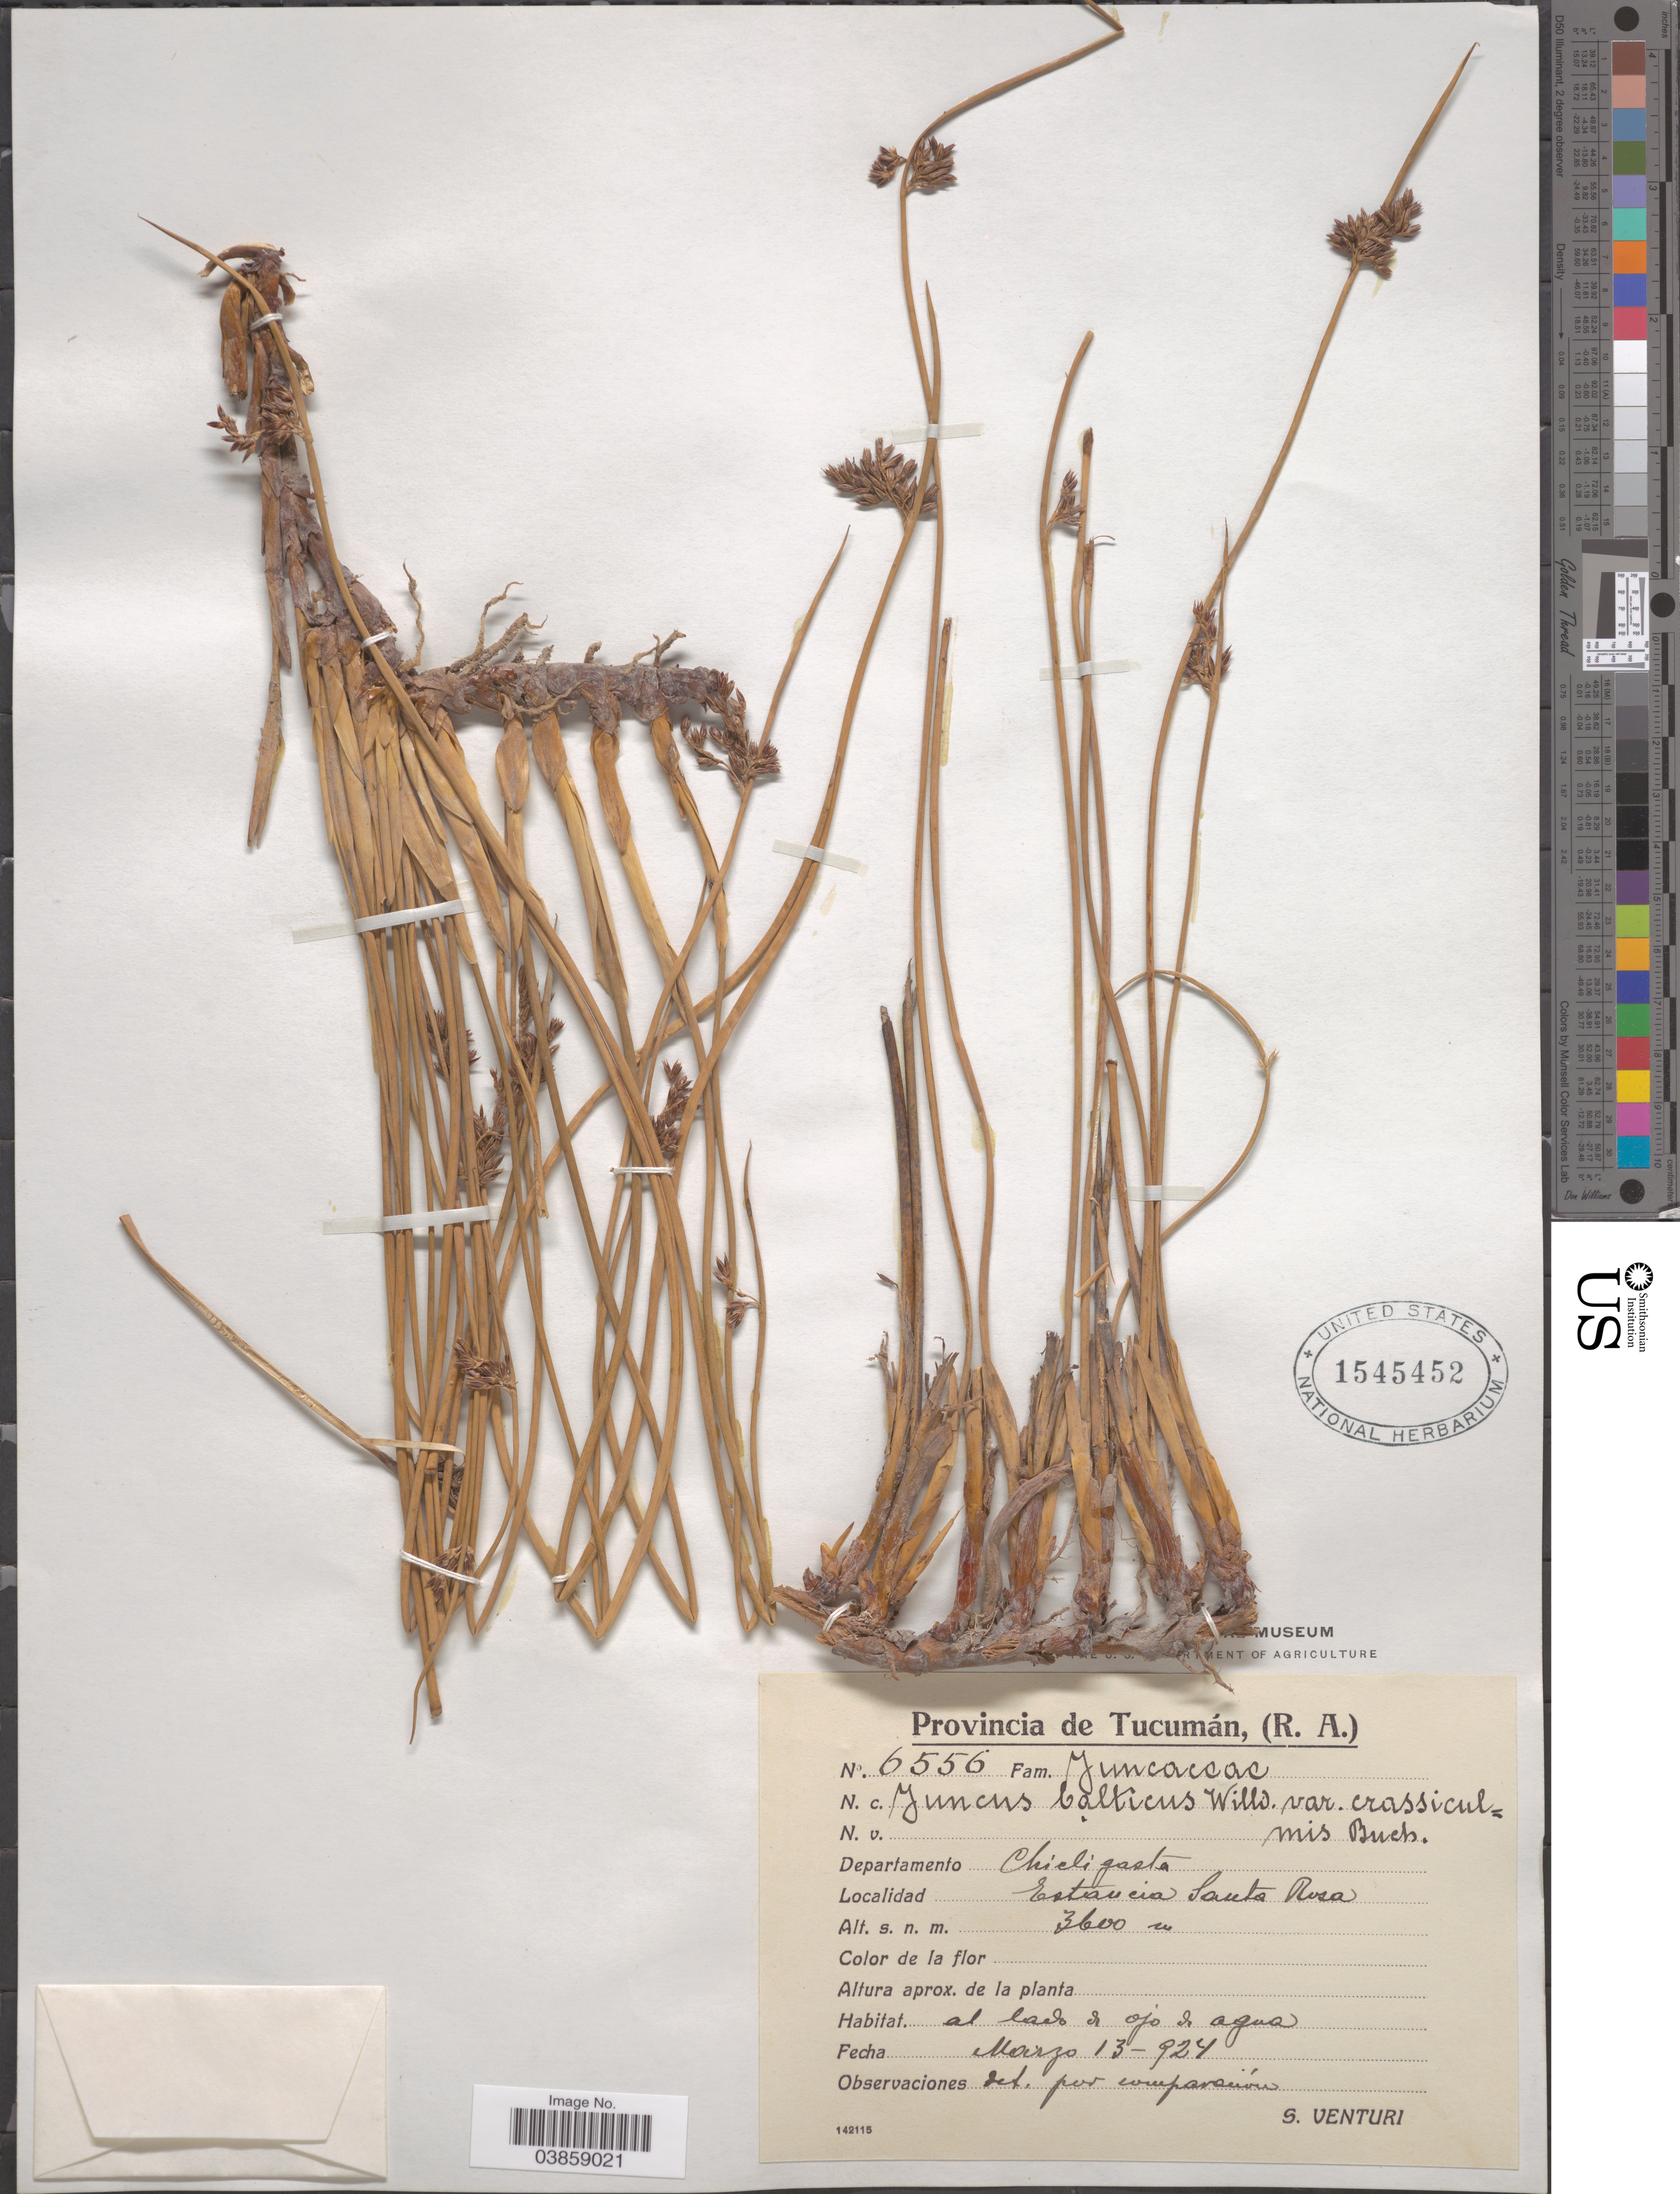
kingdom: Plantae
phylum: Tracheophyta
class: Liliopsida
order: Poales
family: Juncaceae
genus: Juncus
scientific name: Juncus balticus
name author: Willd.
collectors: S. Venturi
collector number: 6556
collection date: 1924-03-15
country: Argentina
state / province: Tucuman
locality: Departamento Chicligasta. Estancia Santa Rosa.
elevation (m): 3600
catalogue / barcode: US 1545452